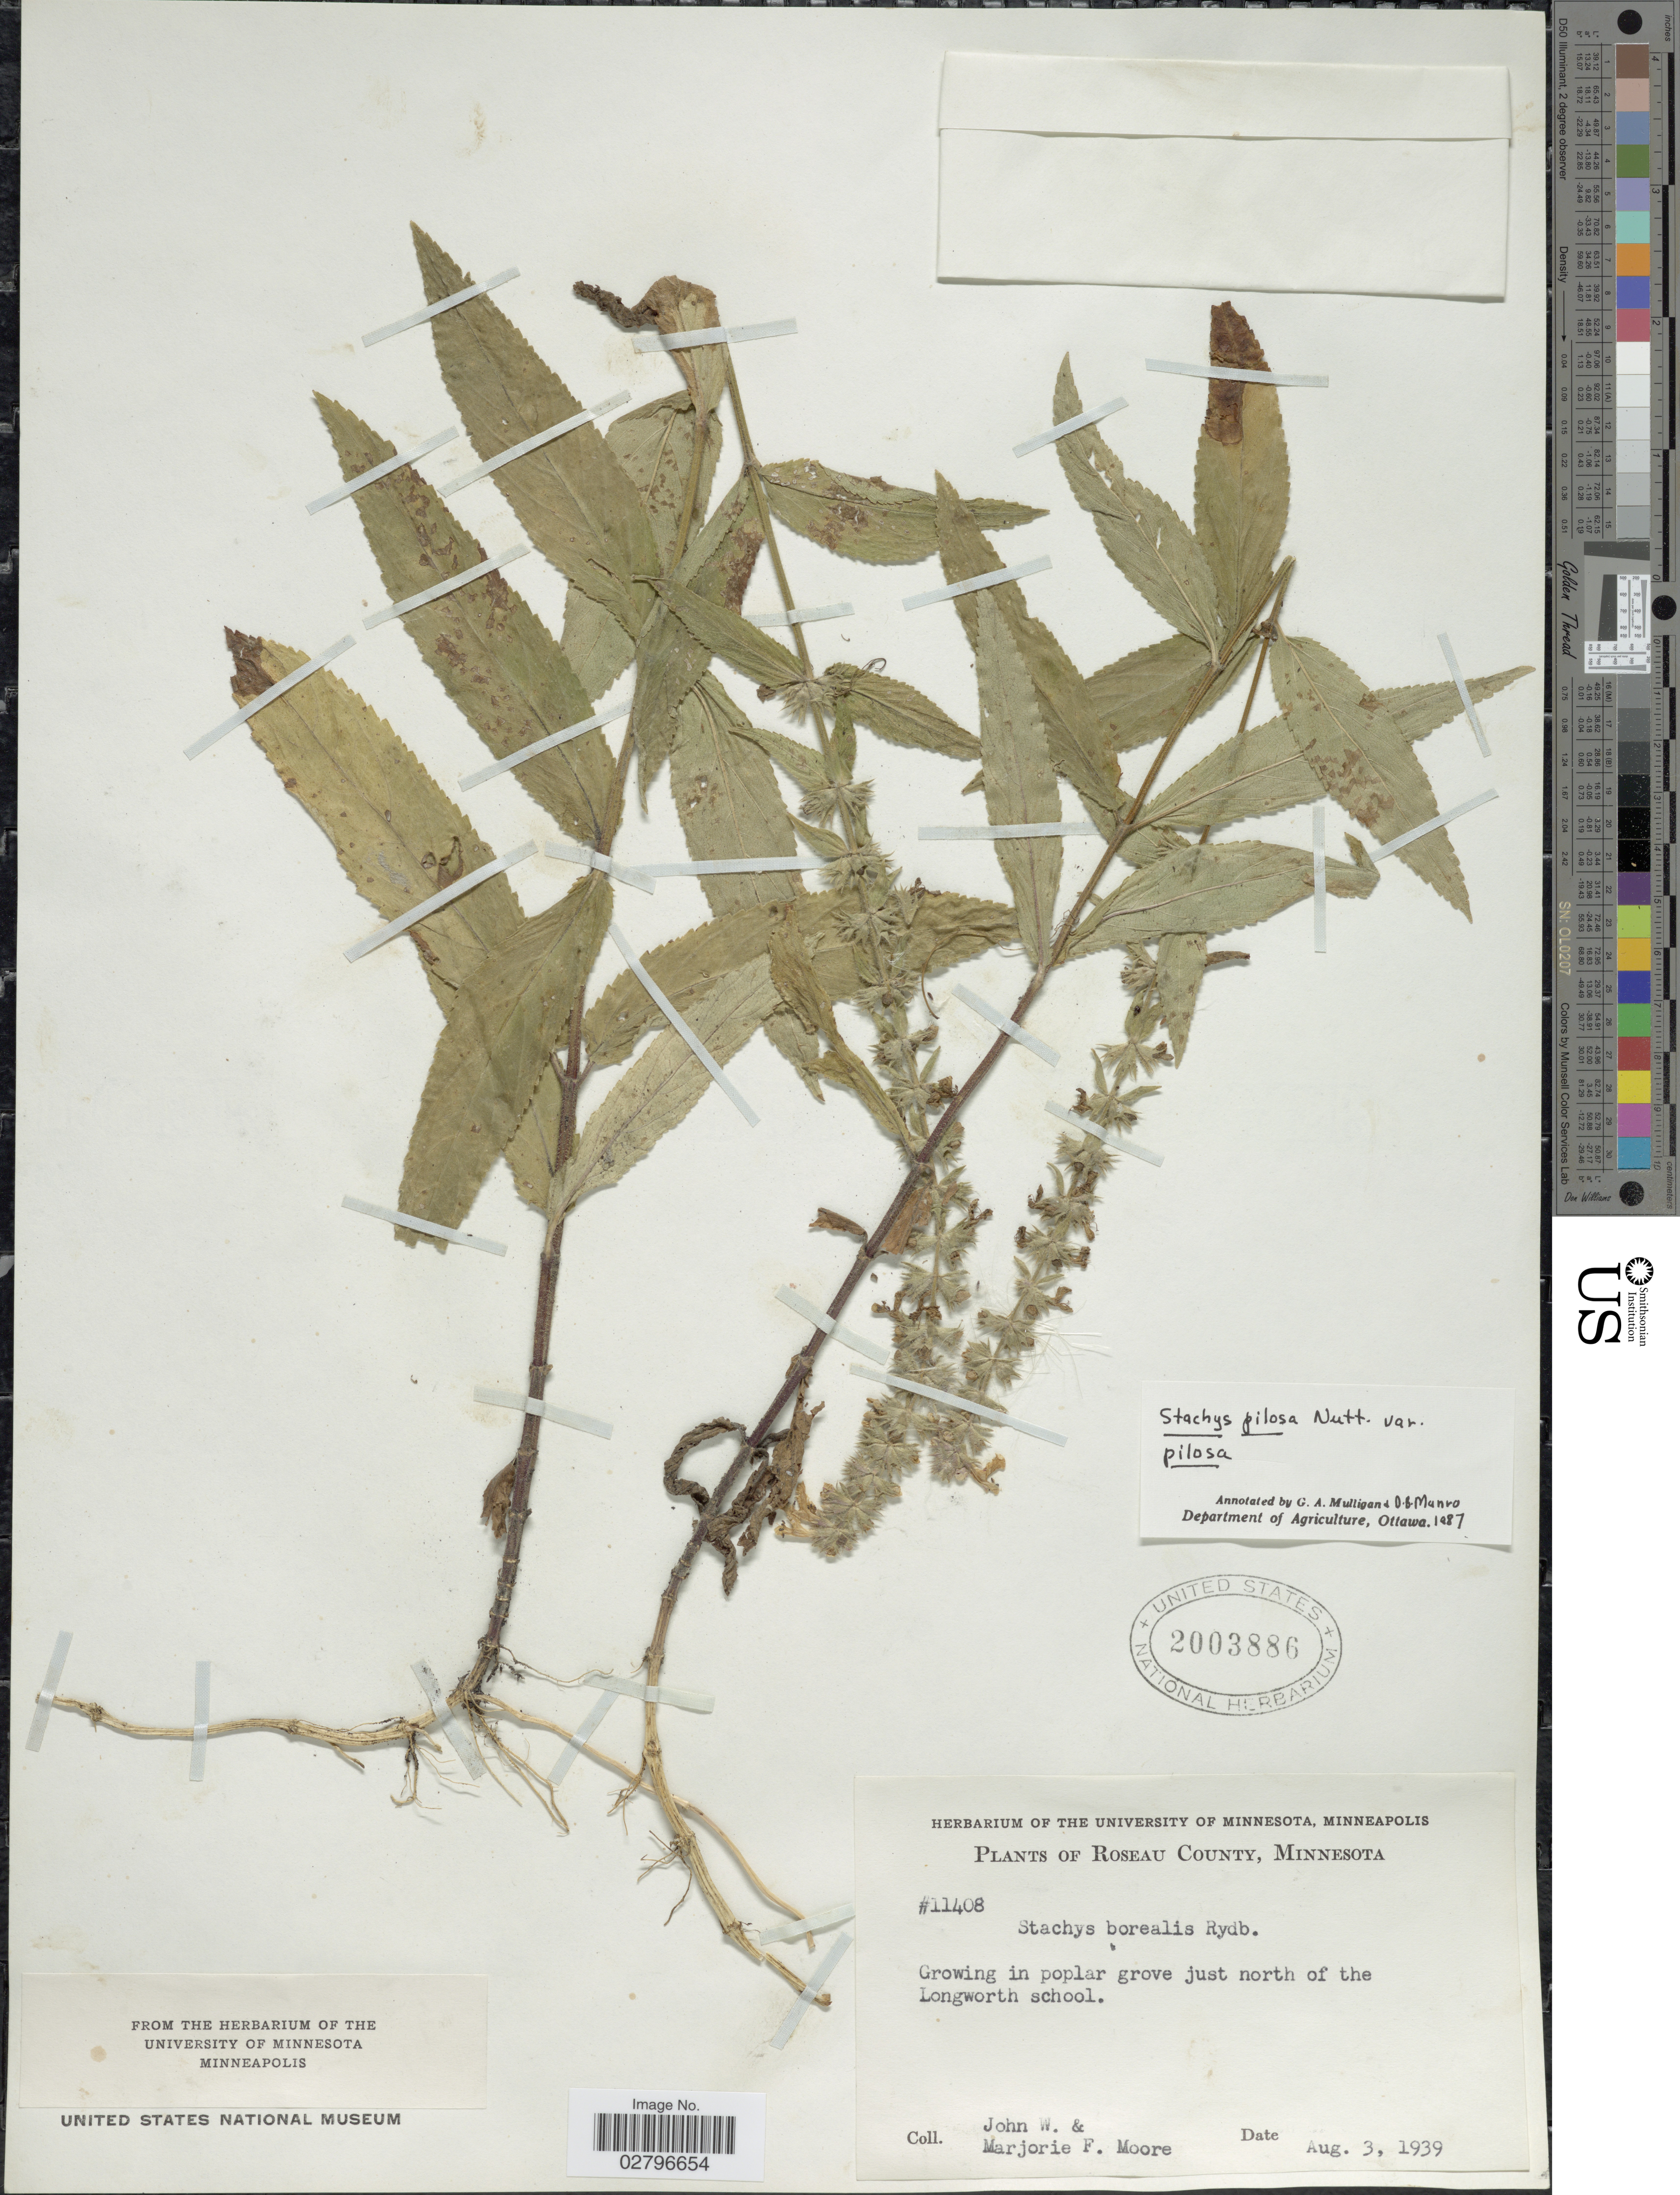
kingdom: Plantae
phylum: Tracheophyta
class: Magnoliopsida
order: Lamiales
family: Lamiaceae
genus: Stachys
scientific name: Stachys pilosa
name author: Nutt.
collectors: J. Moore & M. F. Moore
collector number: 11408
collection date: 1939-08-03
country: United States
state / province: Minnesota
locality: Roseau County. Growing in poplar grove just north of the Longworth school.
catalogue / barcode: US 2003886